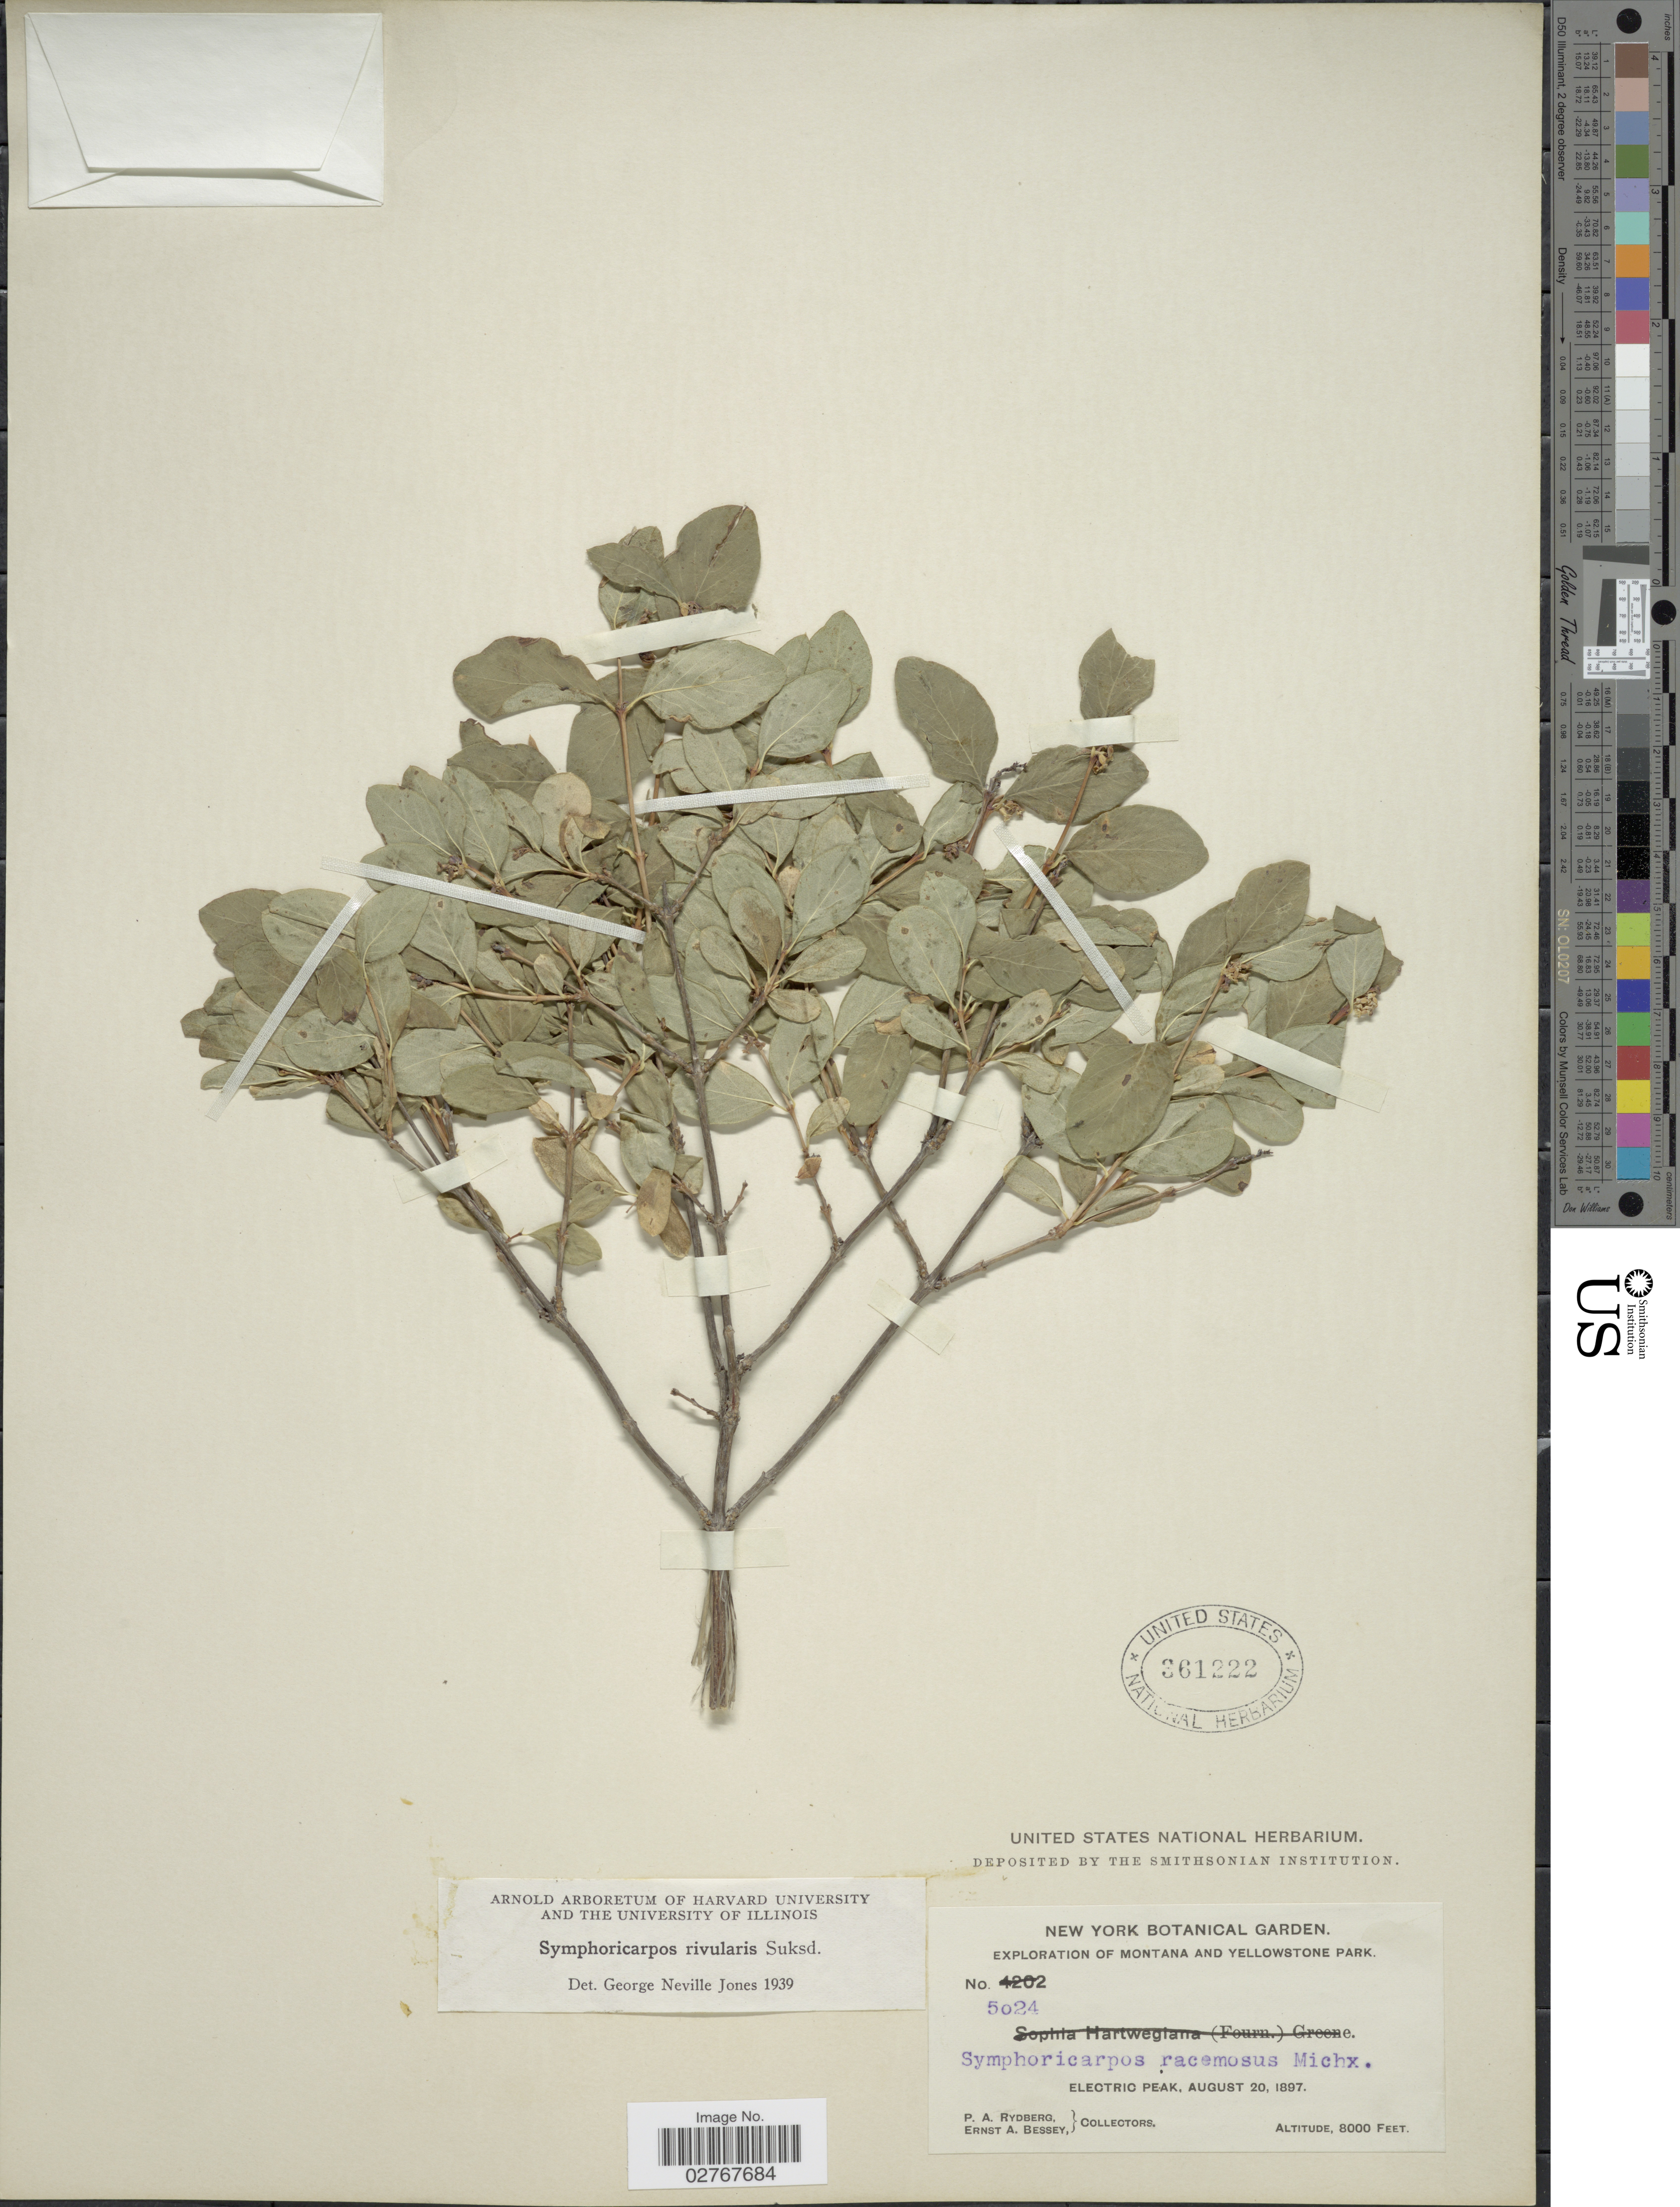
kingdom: Plantae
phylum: Tracheophyta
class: Magnoliopsida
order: Dipsacales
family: Caprifoliaceae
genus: Symphoricarpos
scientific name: Symphoricarpos rivularis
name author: Suksd.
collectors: P. A. Rydberg & E. A. Bessey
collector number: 5024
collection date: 1897-08-20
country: United States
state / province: Montana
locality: Yellowstone Park. Electric Peak.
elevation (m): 2438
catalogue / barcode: US 361222